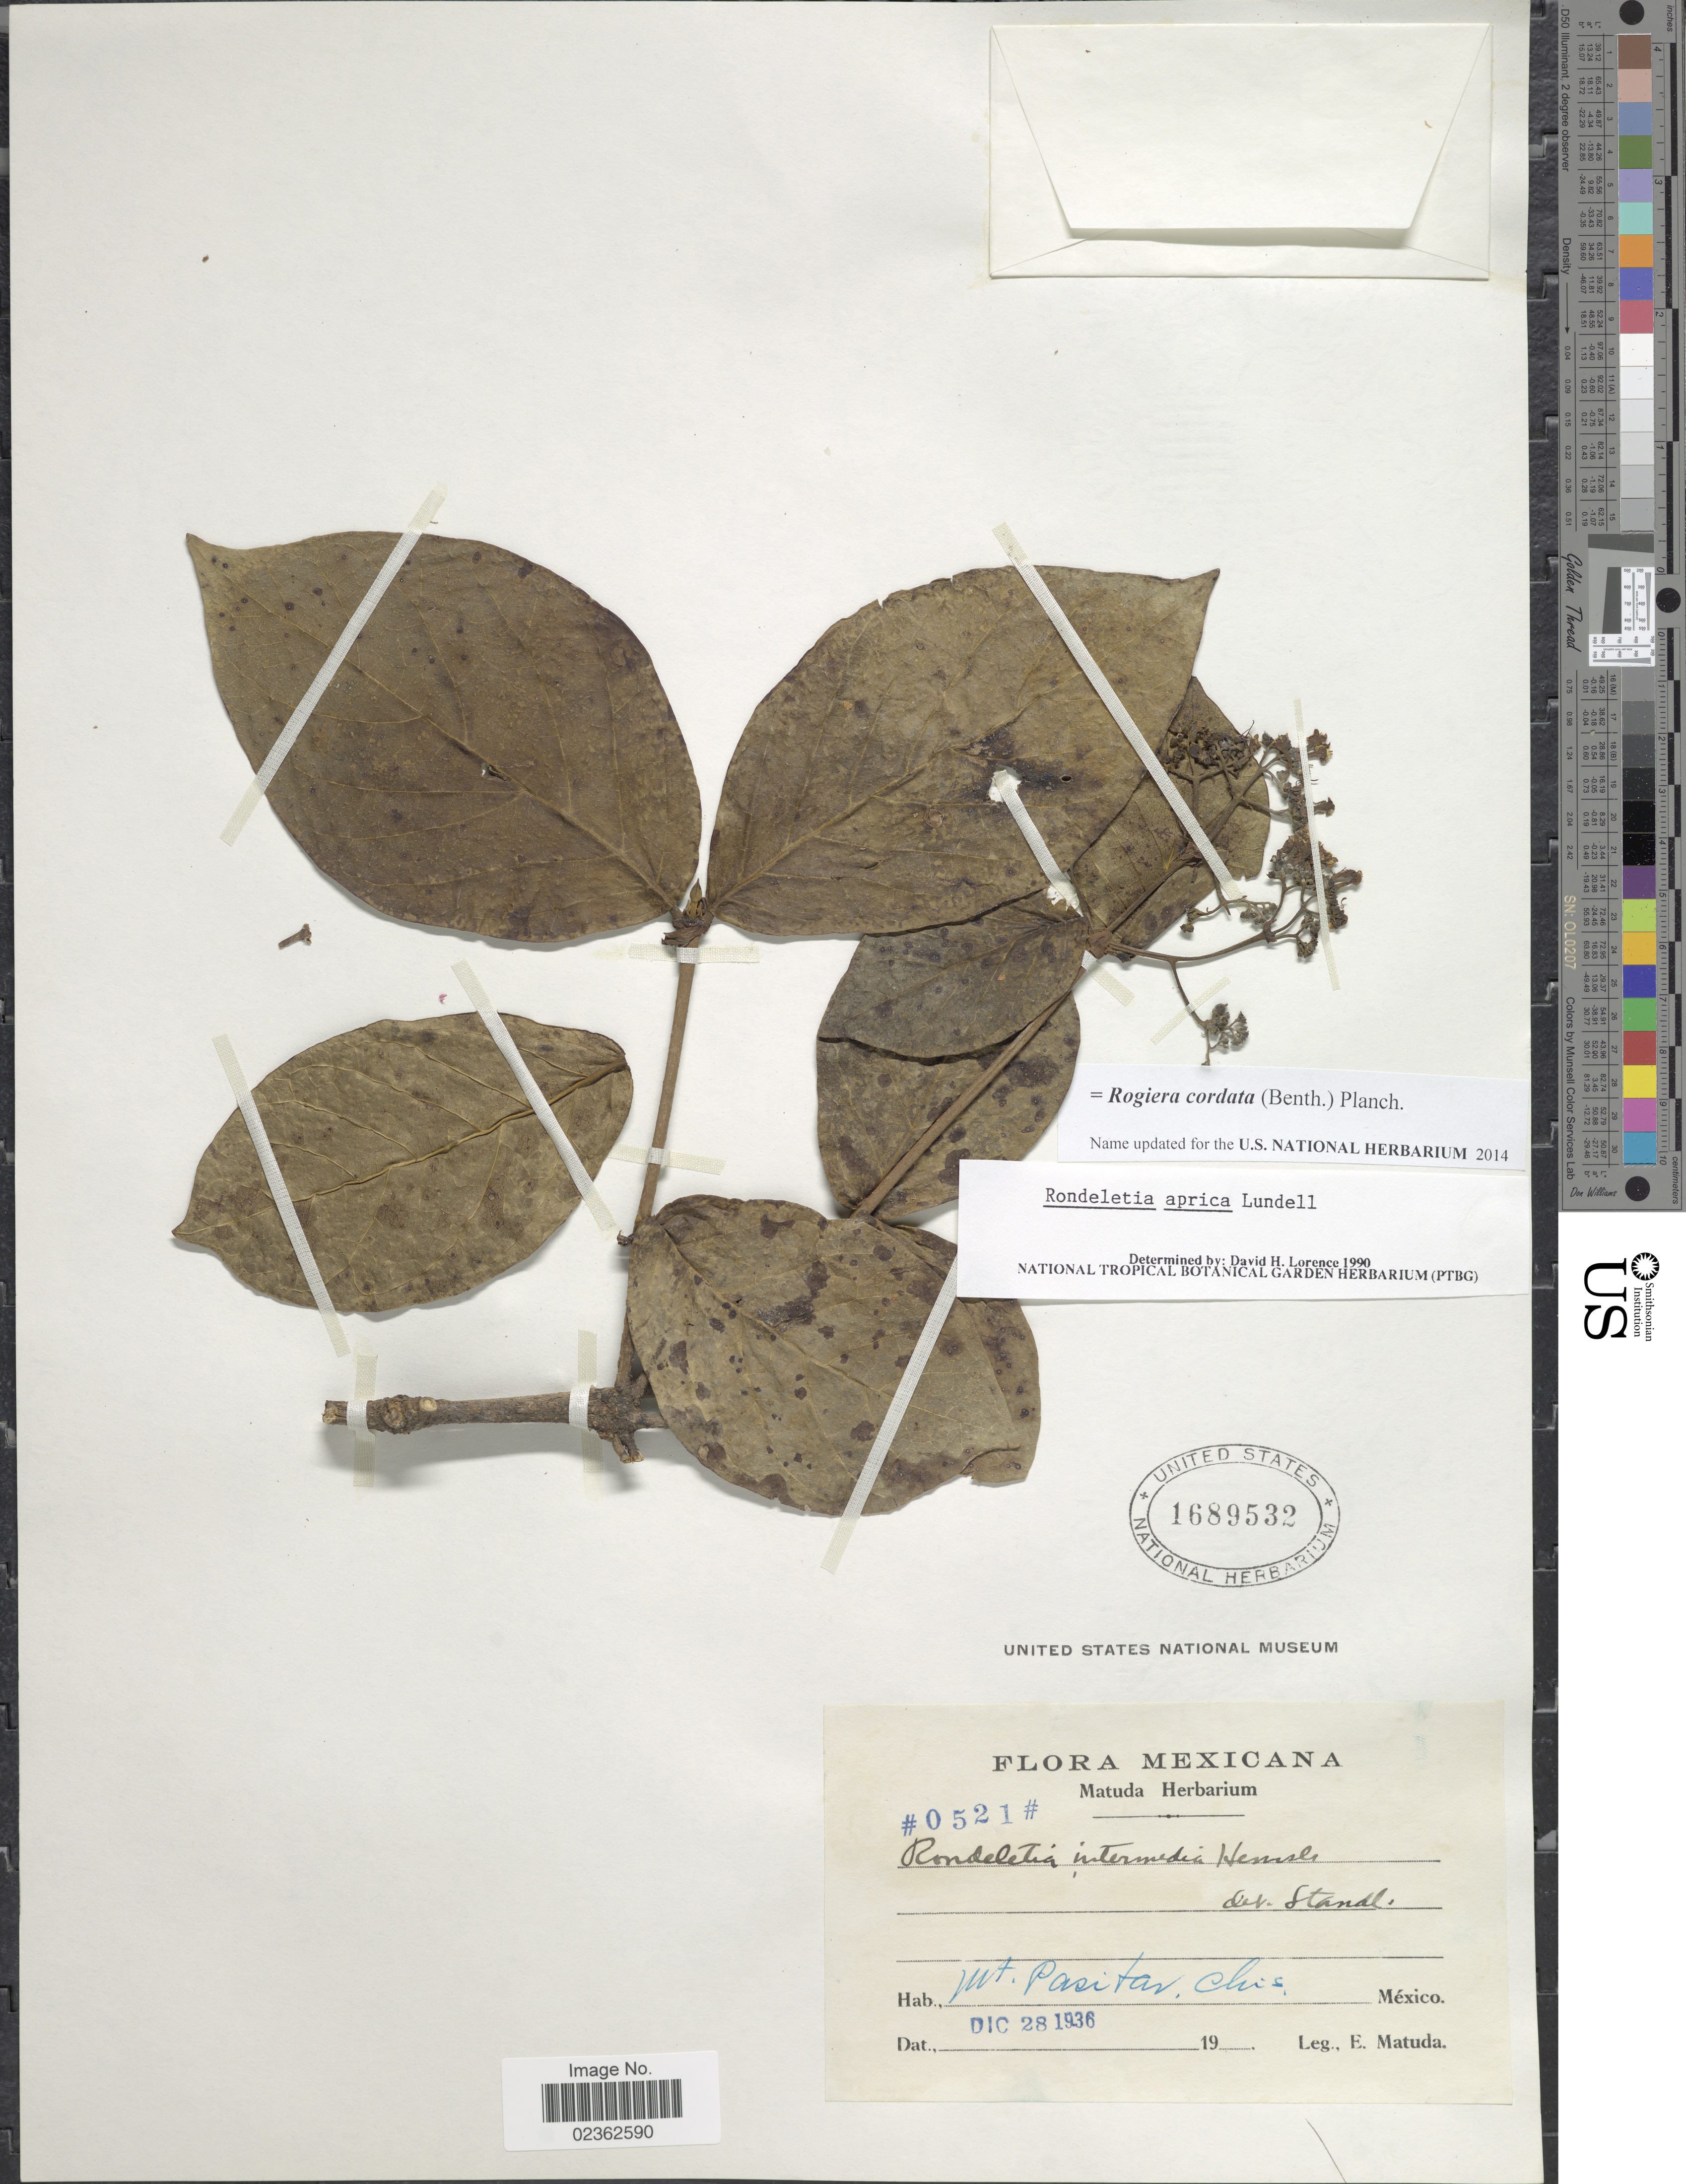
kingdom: Plantae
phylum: Tracheophyta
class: Magnoliopsida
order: Gentianales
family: Rubiaceae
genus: Rogiera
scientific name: Rogiera cordata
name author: (Benth.) Planch.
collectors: E. Matuda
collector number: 0521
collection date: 1936-12-28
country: Mexico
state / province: Chiapas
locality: Mt. Pasitar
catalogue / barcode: US 1689532